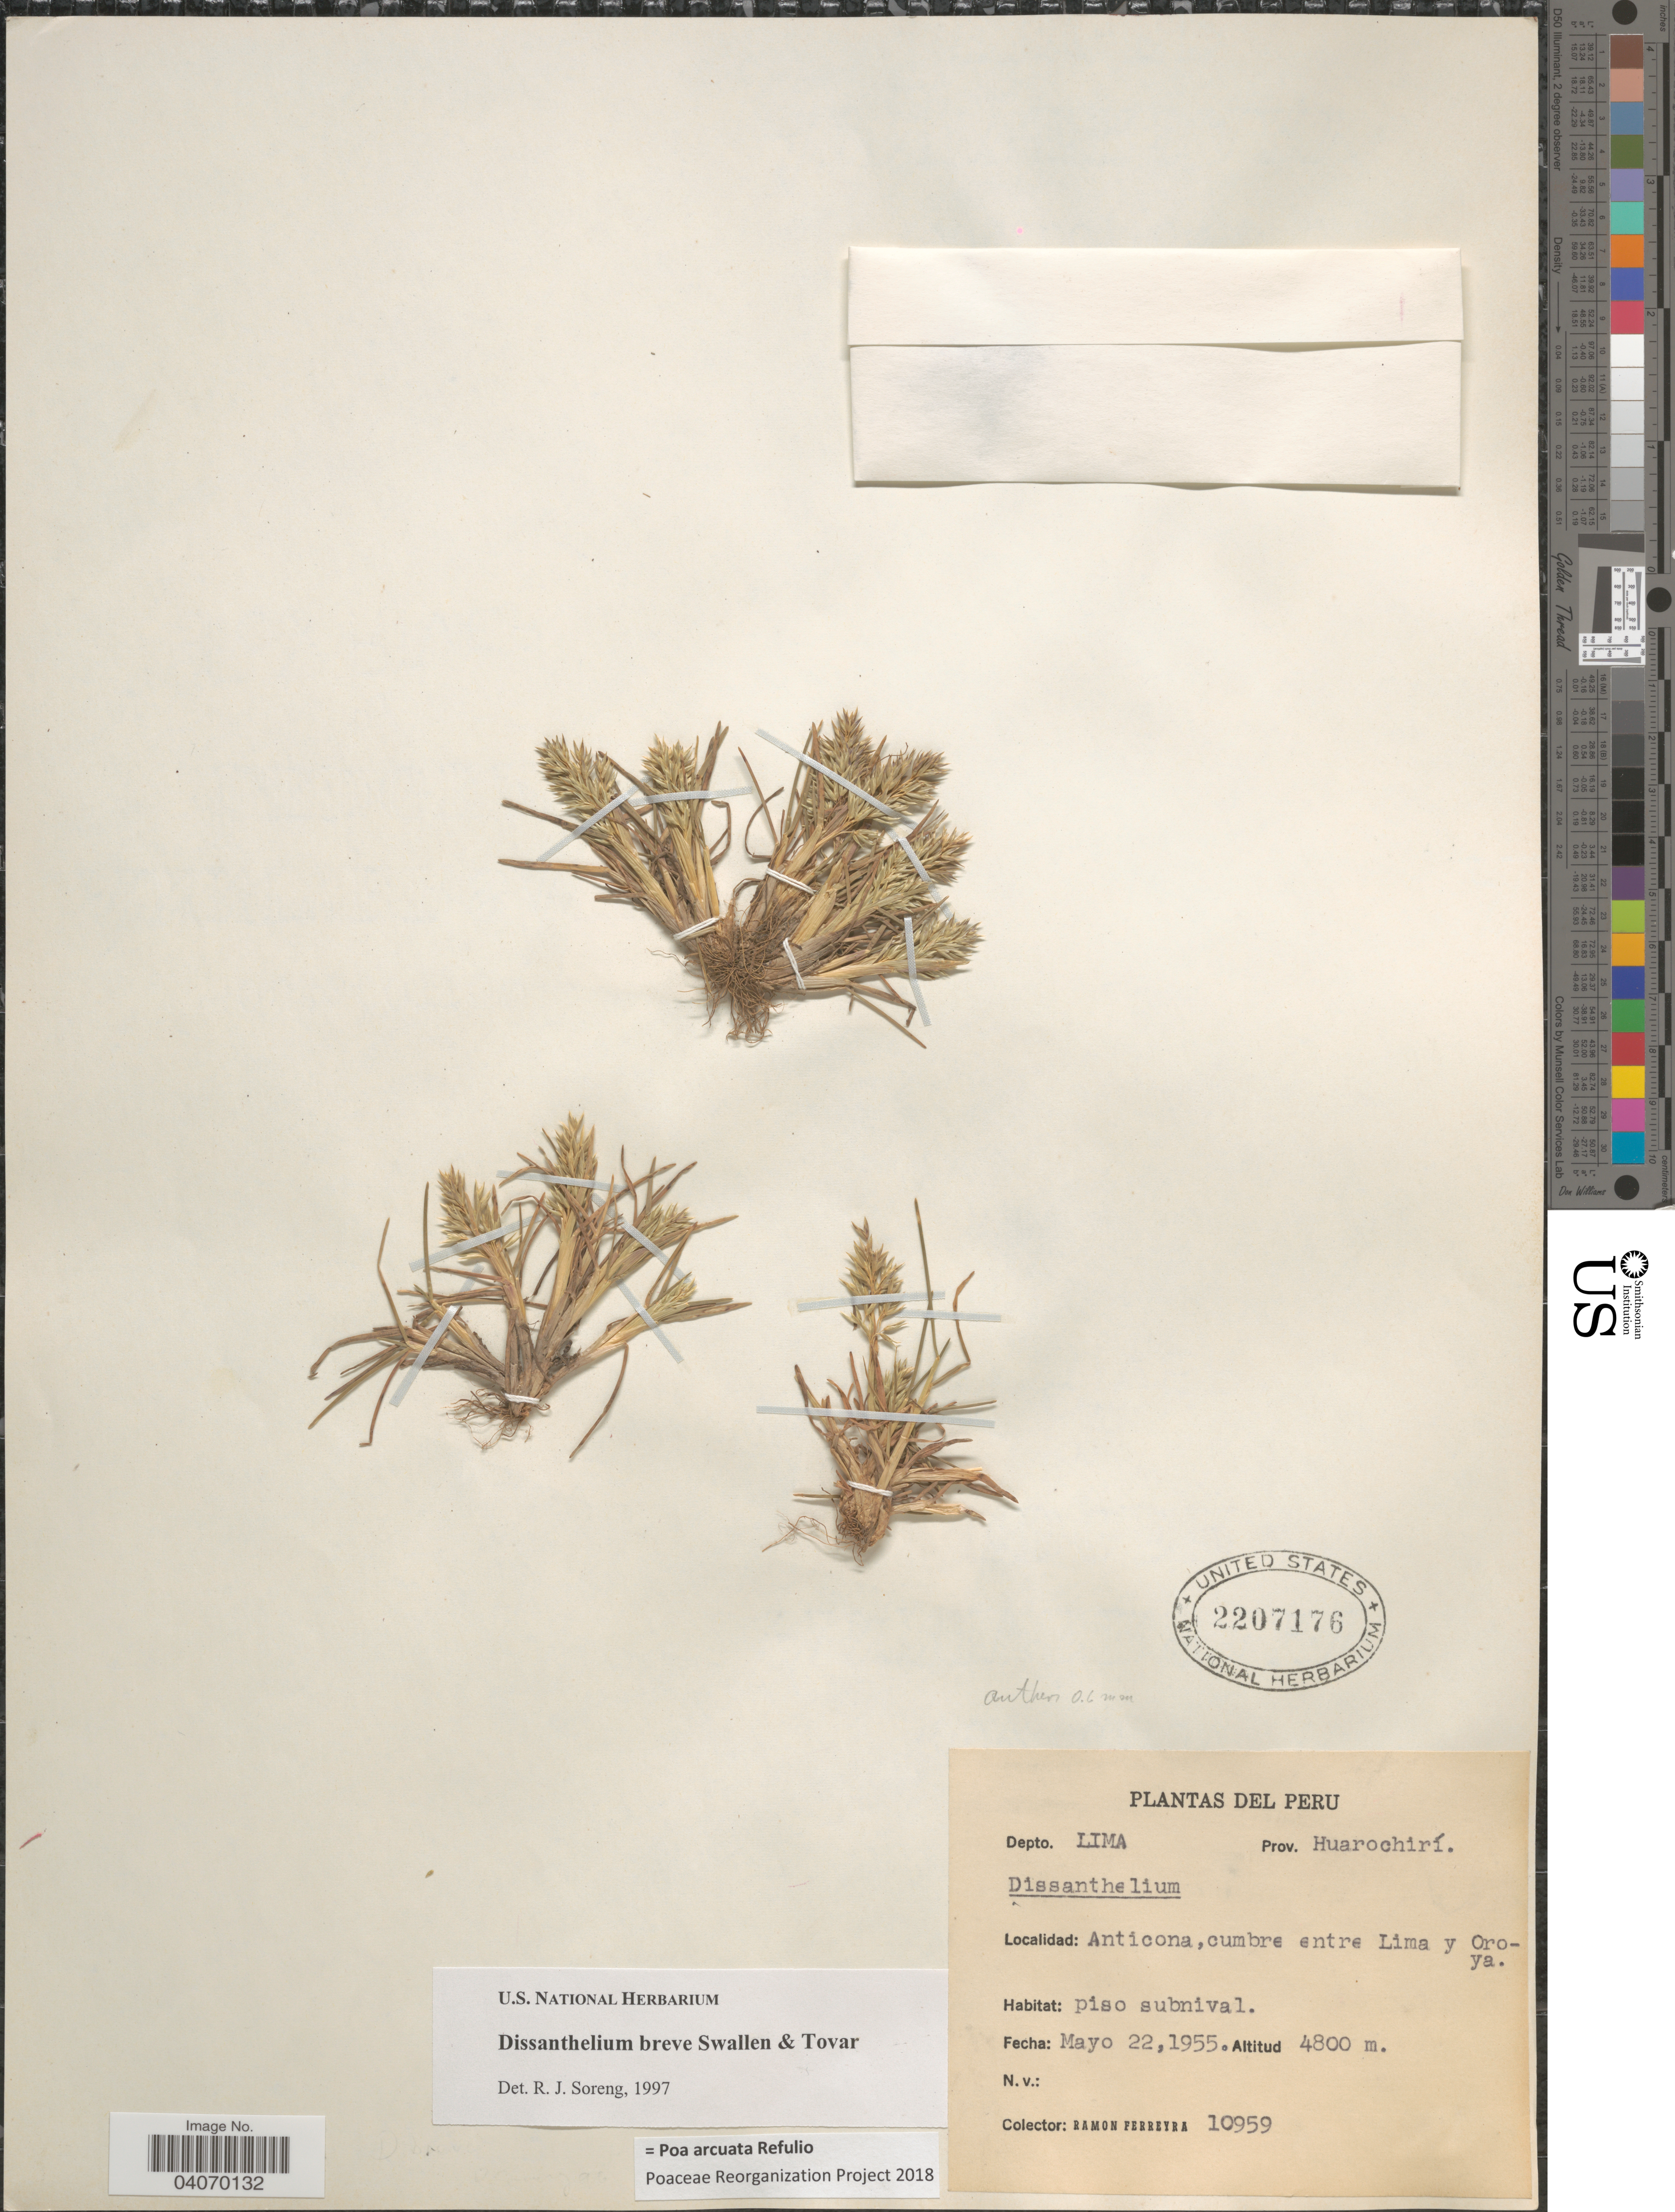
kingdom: Plantae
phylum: Tracheophyta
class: Liliopsida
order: Poales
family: Poaceae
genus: Poa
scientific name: Poa arcuata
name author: Refulio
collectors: R. A. Ferreyra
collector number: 10959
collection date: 1955-05-22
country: Peru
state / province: Lima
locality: Depto. Lima. Prov. Huarochirí. Anticona, cumbre entre Lima y Oroya. Piso subnival.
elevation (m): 4800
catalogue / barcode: US 2207176